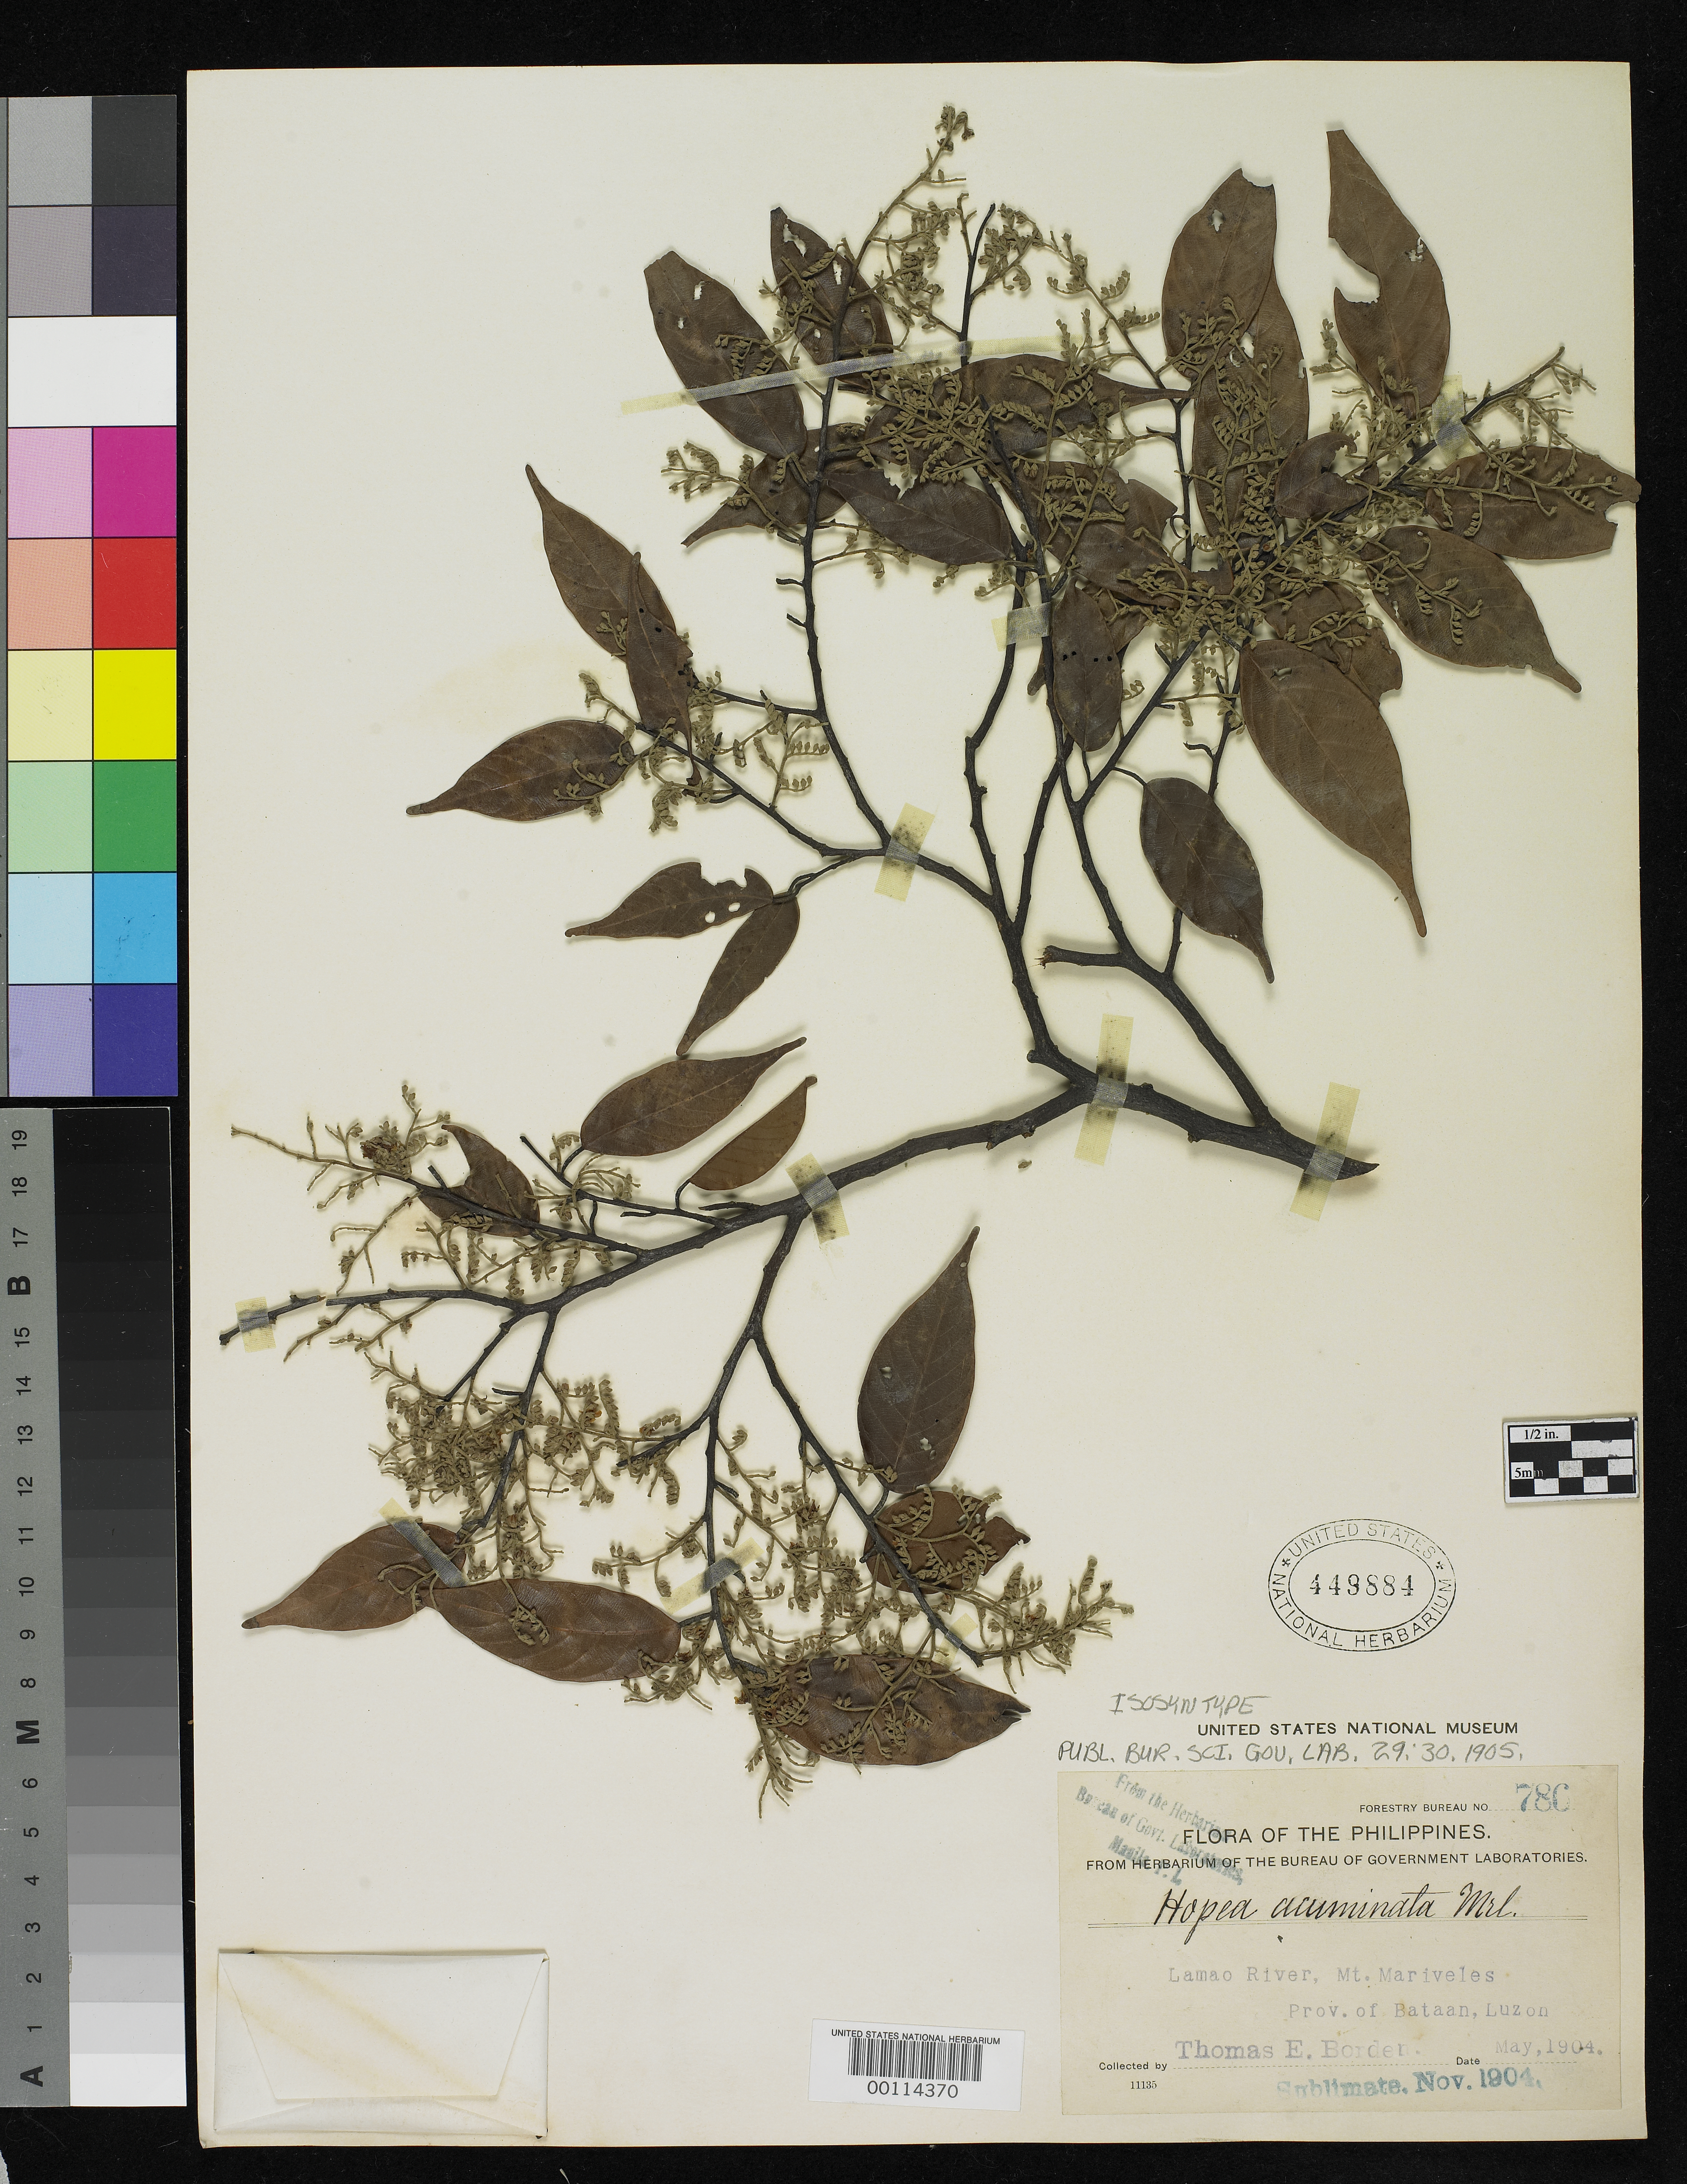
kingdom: Plantae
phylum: Tracheophyta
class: Magnoliopsida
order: Malvales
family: Dipterocarpaceae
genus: Hopea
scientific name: Hopea acuminata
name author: Merr.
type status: Isosyntype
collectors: T. E. Borden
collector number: Bur. Sci. 786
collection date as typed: May 1904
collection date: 1904-05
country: Philippines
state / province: Central Luzon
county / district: Bataan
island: Luzon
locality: Mount Mariveles, Lamao River.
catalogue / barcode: US 449884